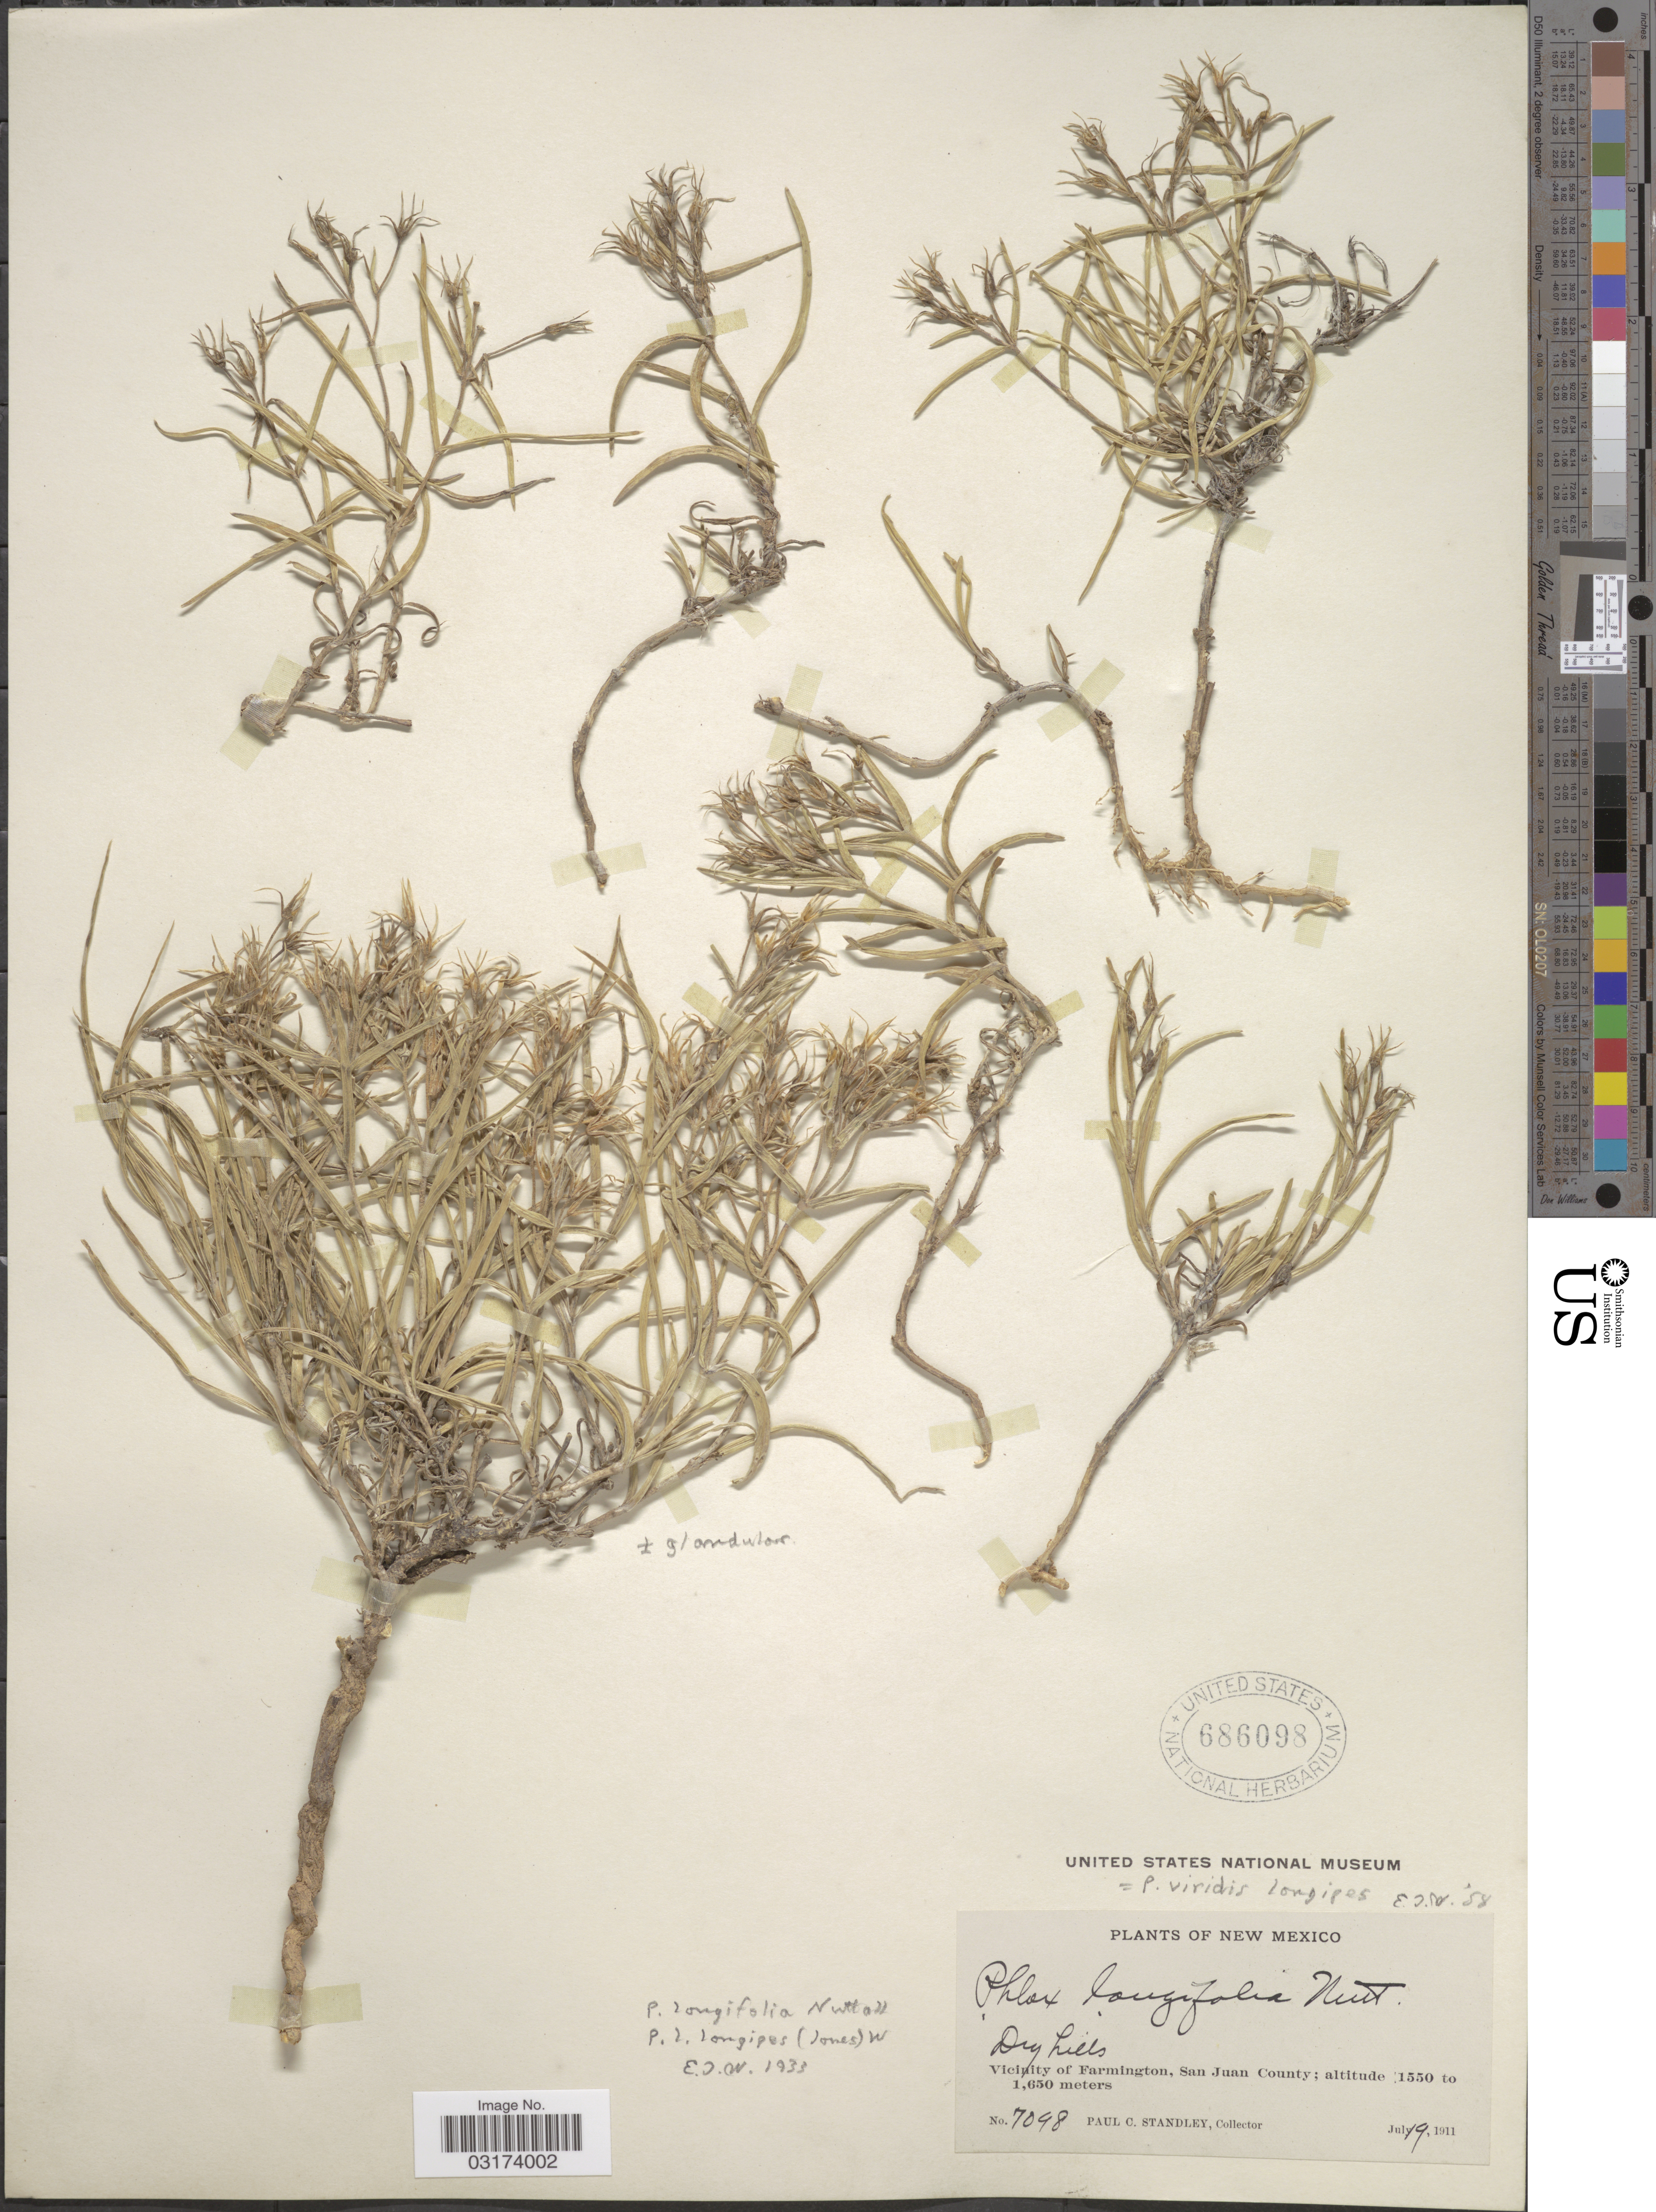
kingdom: Plantae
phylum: Tracheophyta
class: Magnoliopsida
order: Ericales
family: Polemoniaceae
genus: Phlox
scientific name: Phlox longifolia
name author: Nutt.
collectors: P. C. Standley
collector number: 7098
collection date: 1911-07-19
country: United States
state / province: New Mexico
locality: Dry hills, Vicinity of Farmington, San Juan County.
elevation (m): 1550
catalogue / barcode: US 686098